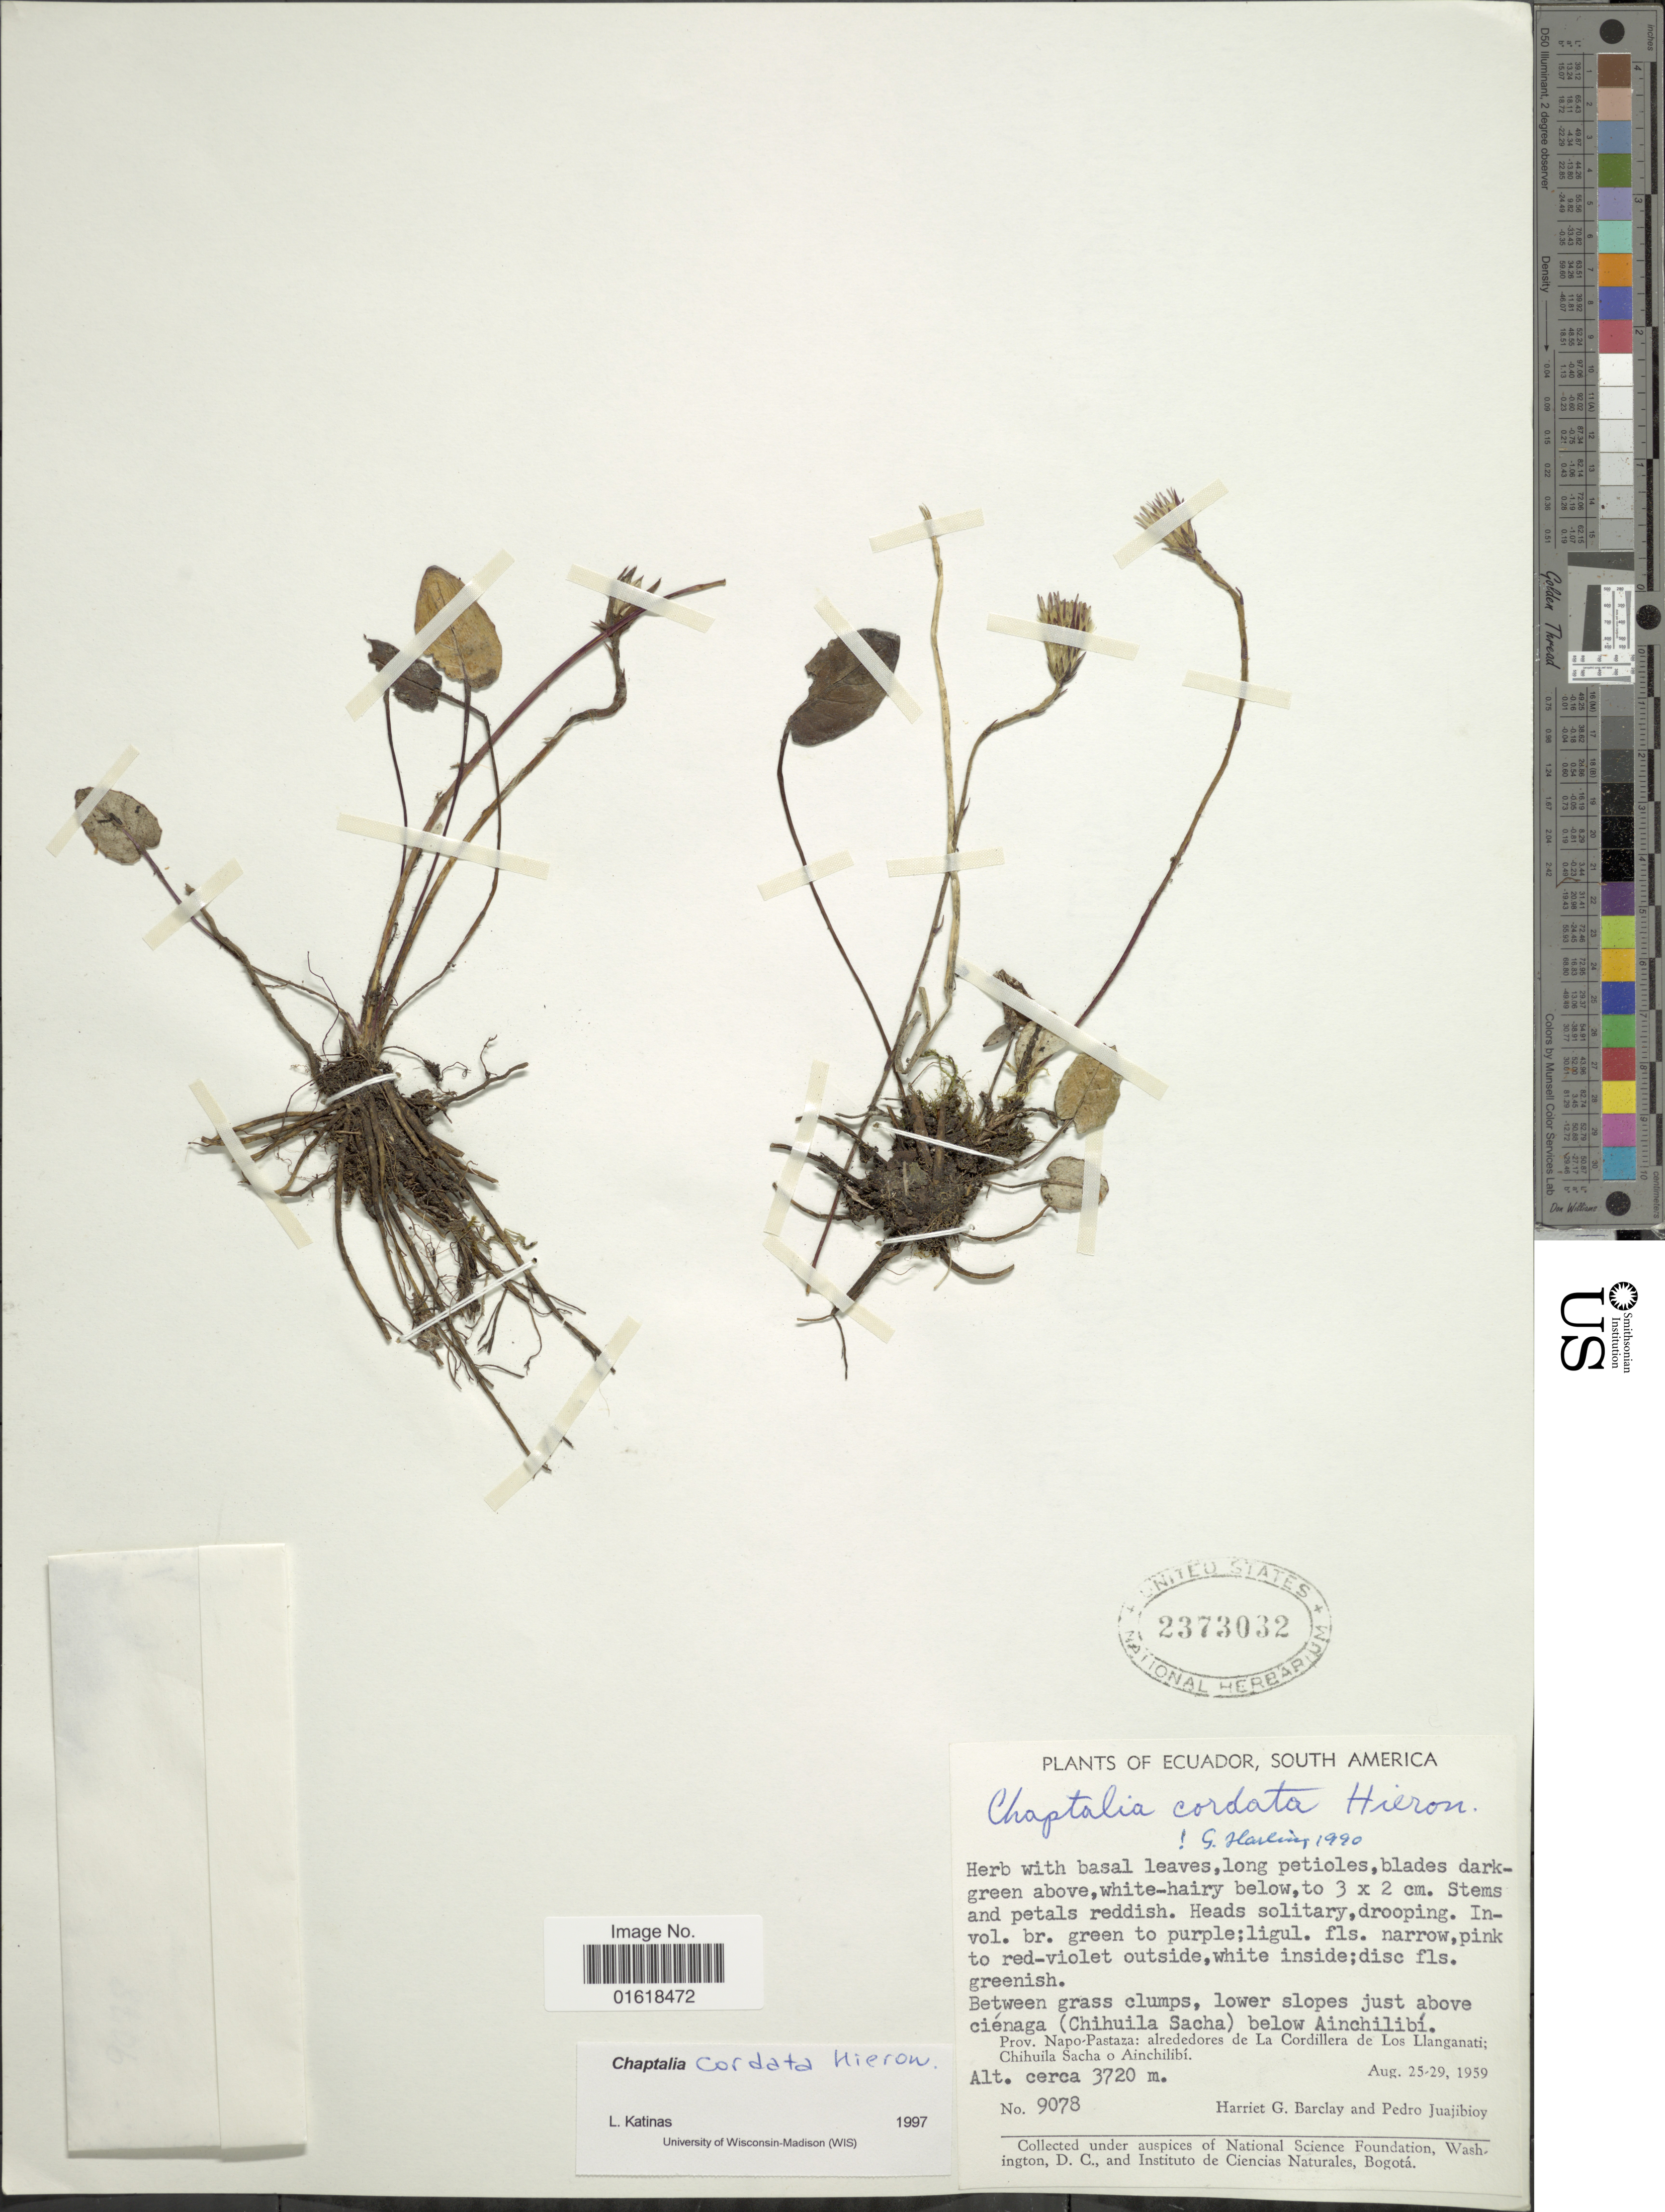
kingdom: Plantae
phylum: Tracheophyta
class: Magnoliopsida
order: Asterales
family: Asteraceae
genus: Chaptalia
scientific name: Chaptalia cordata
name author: Hieron.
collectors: H. G. Barclay & P. Juajibioy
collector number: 9078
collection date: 1959-08-25/1959-08-29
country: Ecuador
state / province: Napo / Pastaza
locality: Lower slopes just above ciénaga (Chihuila sacha) below Ainchilibí; alrededores de La Cordillera de Los Llanganati; Chihuila Sacha o Ainchilibí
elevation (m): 3720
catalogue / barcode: US 2373032